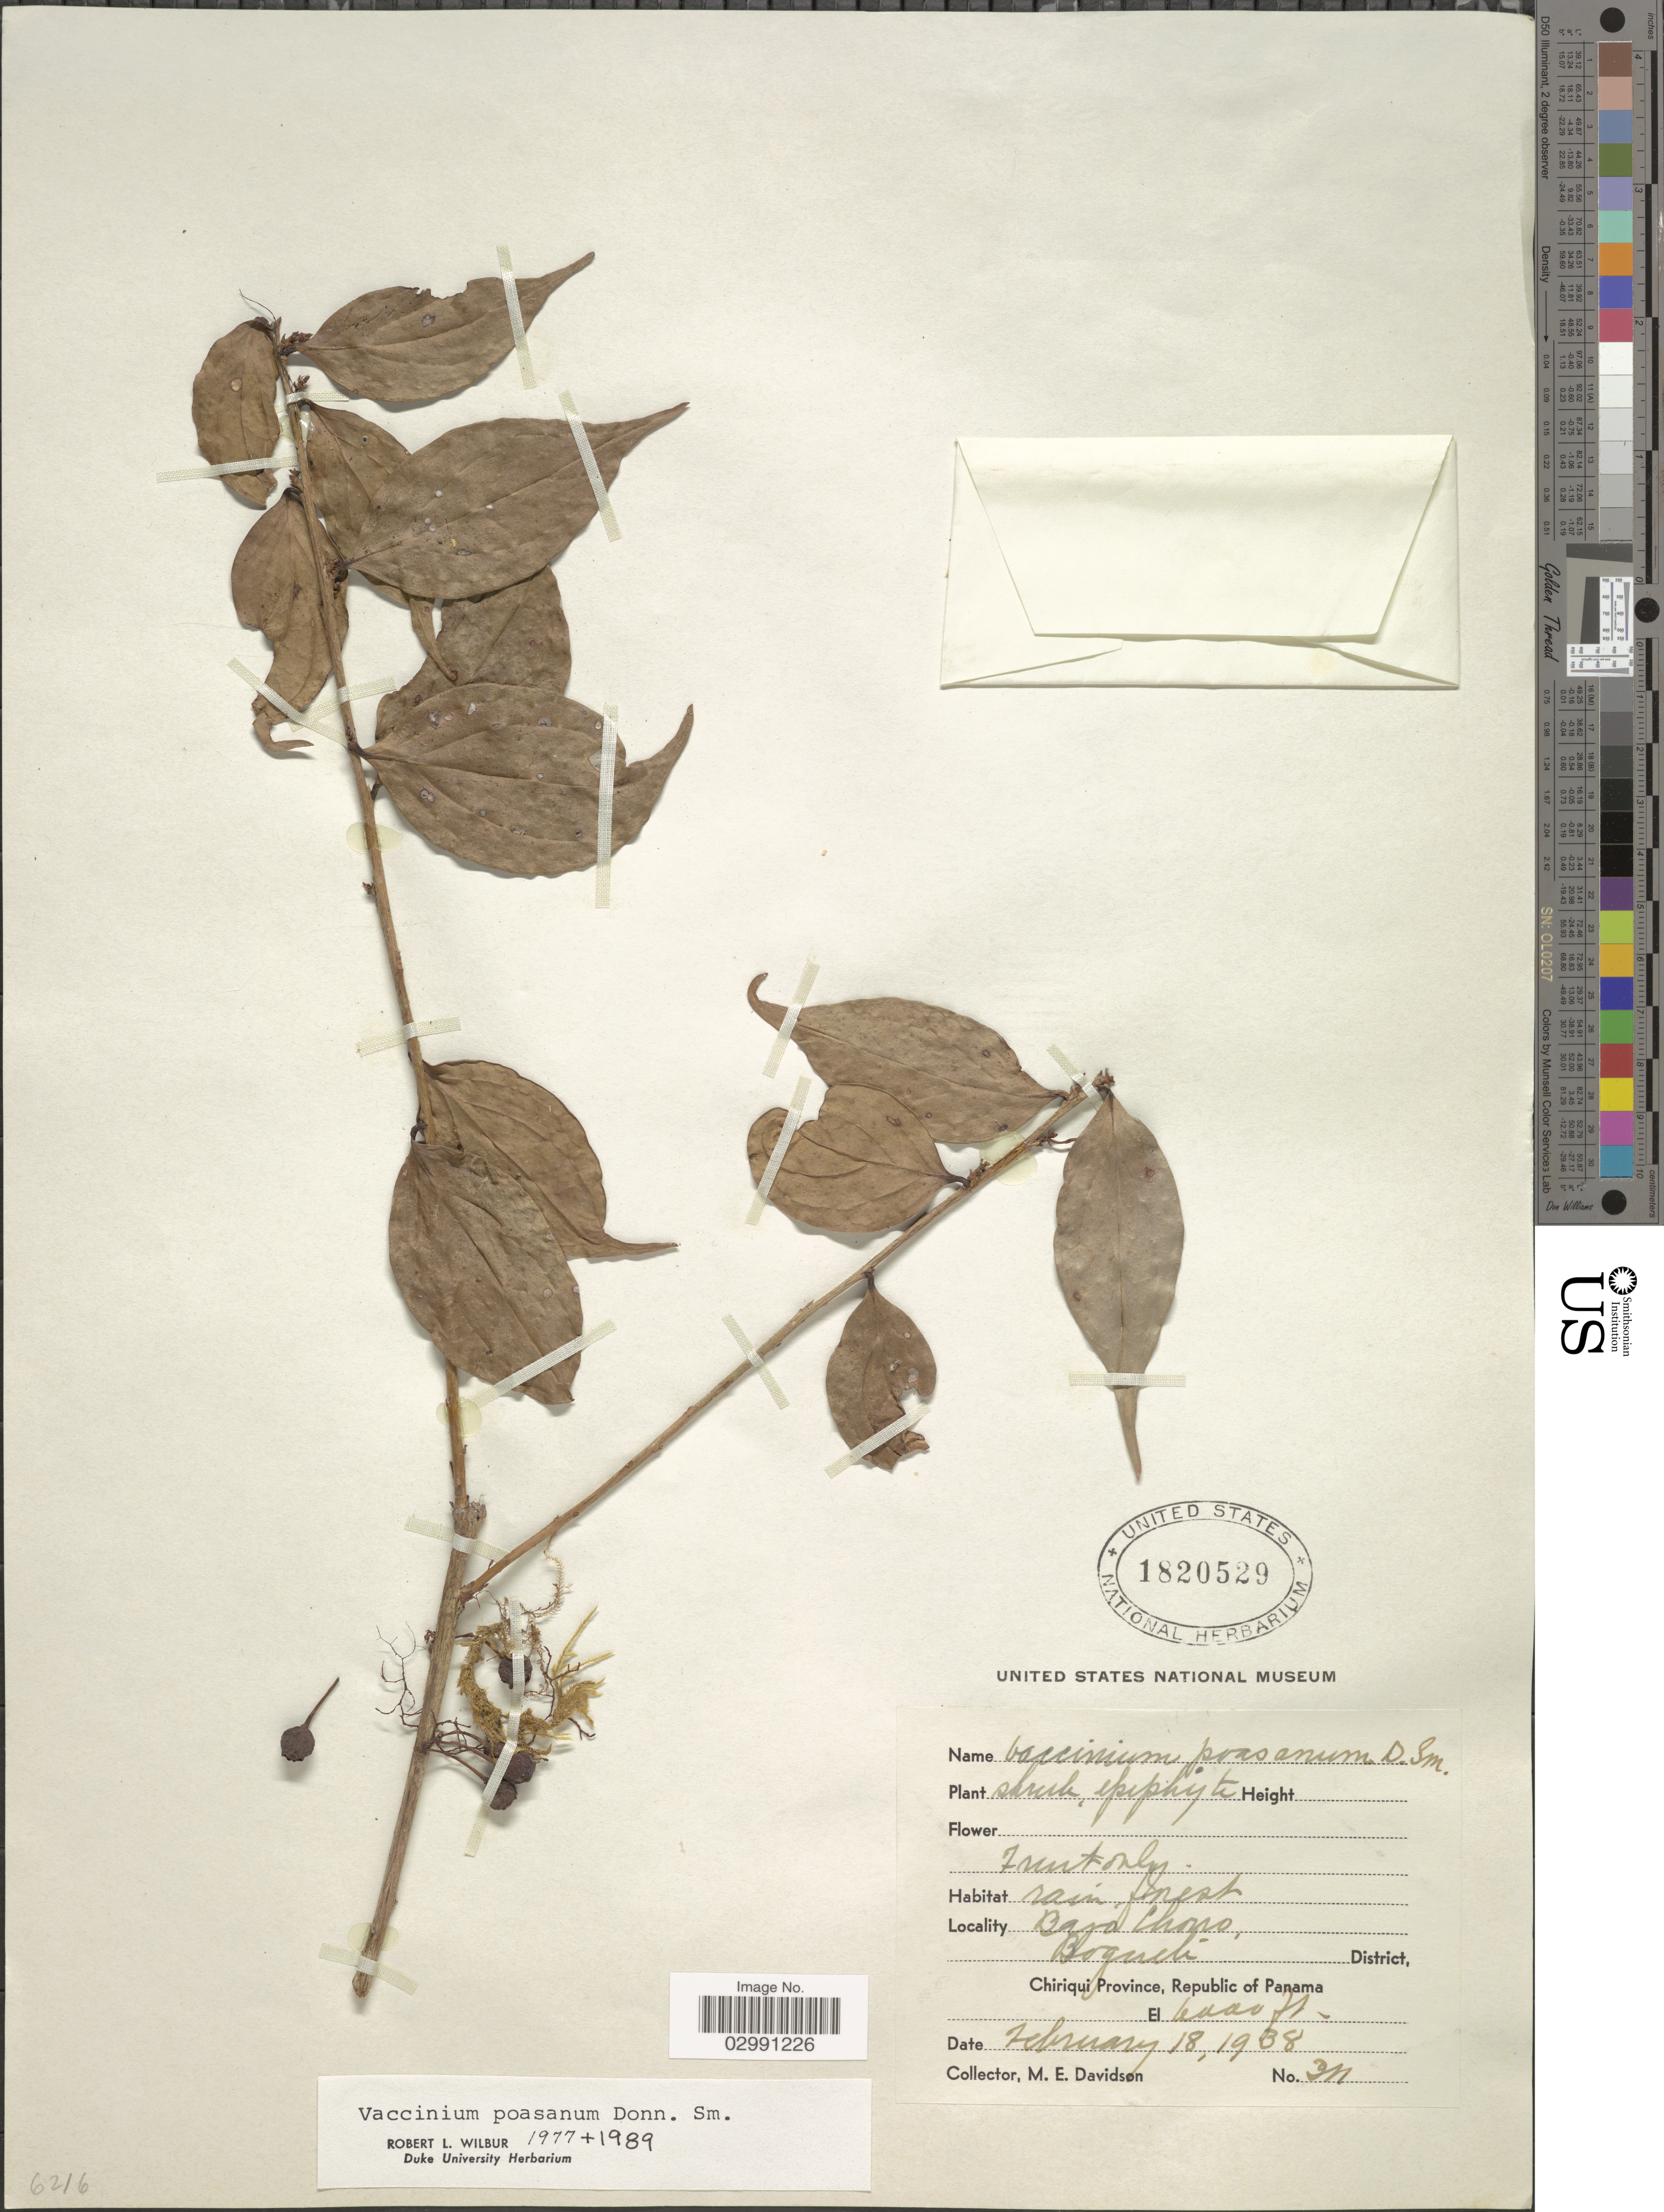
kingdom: Plantae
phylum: Tracheophyta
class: Magnoliopsida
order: Ericales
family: Ericaceae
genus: Vaccinium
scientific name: Vaccinium poasanum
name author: Donn. Sm.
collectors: M. E. Davidson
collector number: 311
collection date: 1938-02-18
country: Panama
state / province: Chiriqui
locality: Bajo Chono Boquete District, Chiriqui Province, Republic of Panama.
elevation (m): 1829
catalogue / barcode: US 1820529